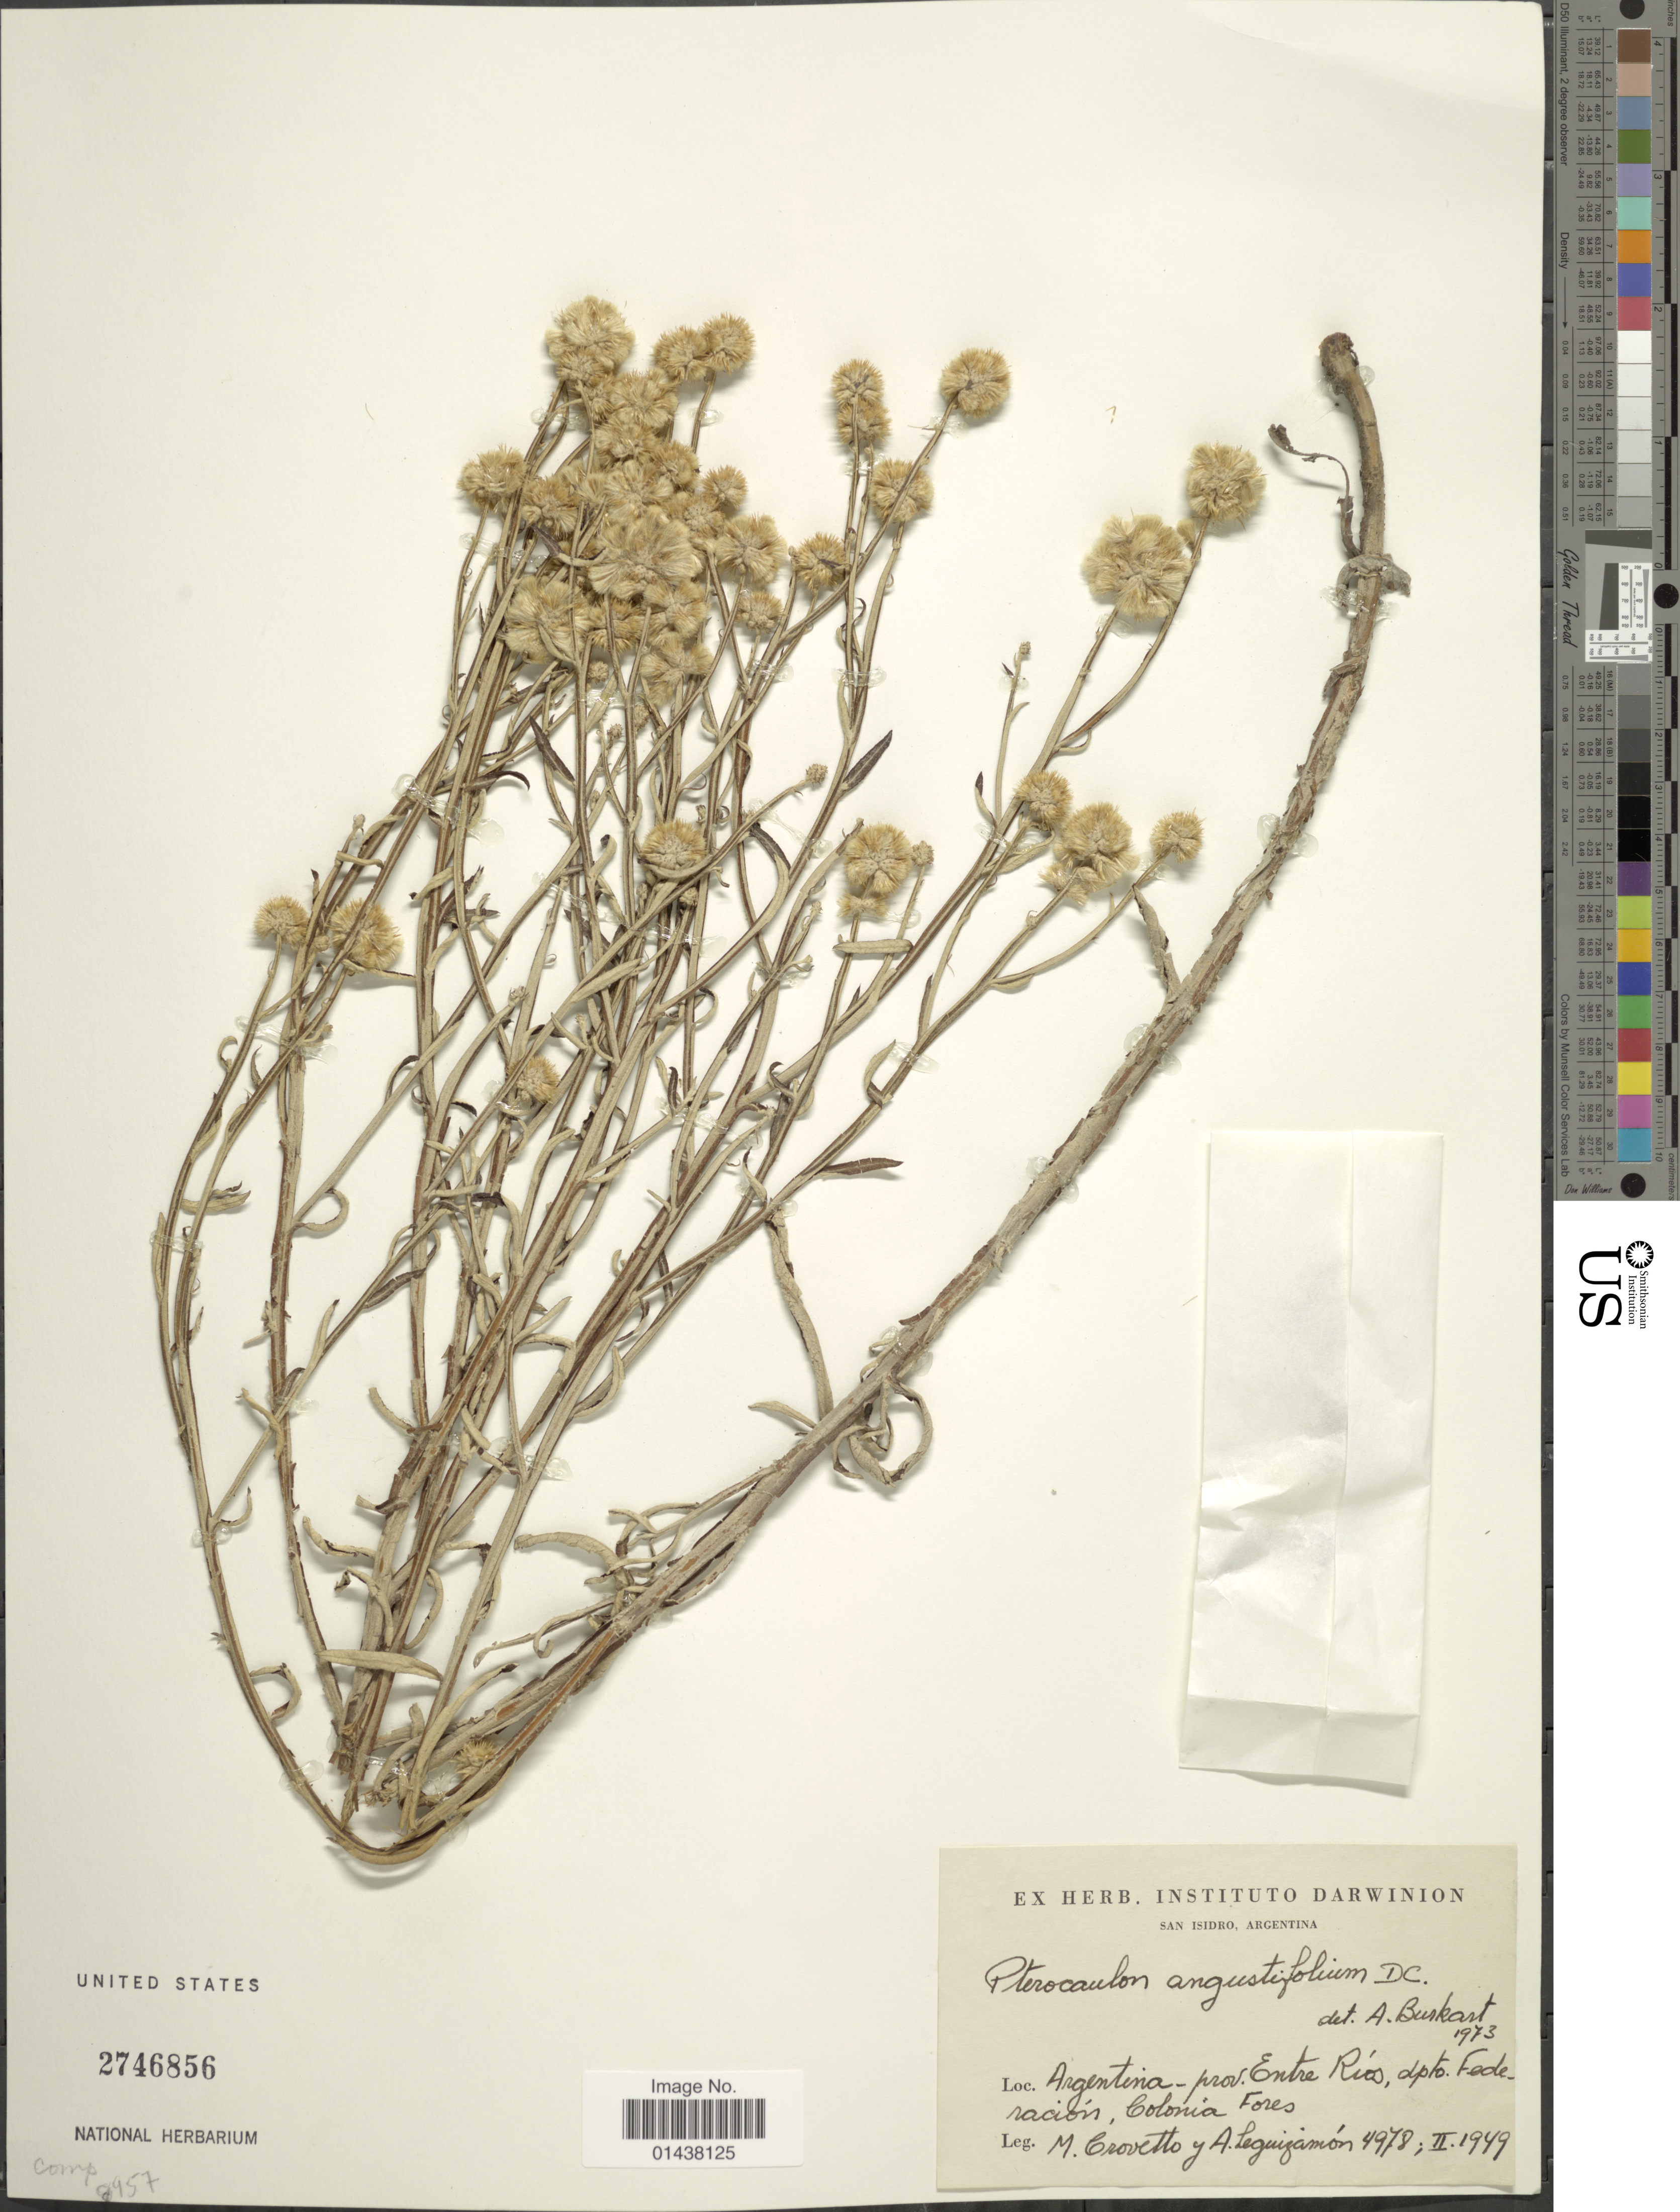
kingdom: Plantae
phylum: Tracheophyta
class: Magnoliopsida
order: Asterales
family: Asteraceae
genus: Pterocaulon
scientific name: Pterocaulon angustifolium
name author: DC.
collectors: R. Martinez Crovetto & A. Leguizamon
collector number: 4978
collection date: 1949-02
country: Argentina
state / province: Entre Rios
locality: Dpto. Federacion, Colonia Fores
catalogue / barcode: US 2746856